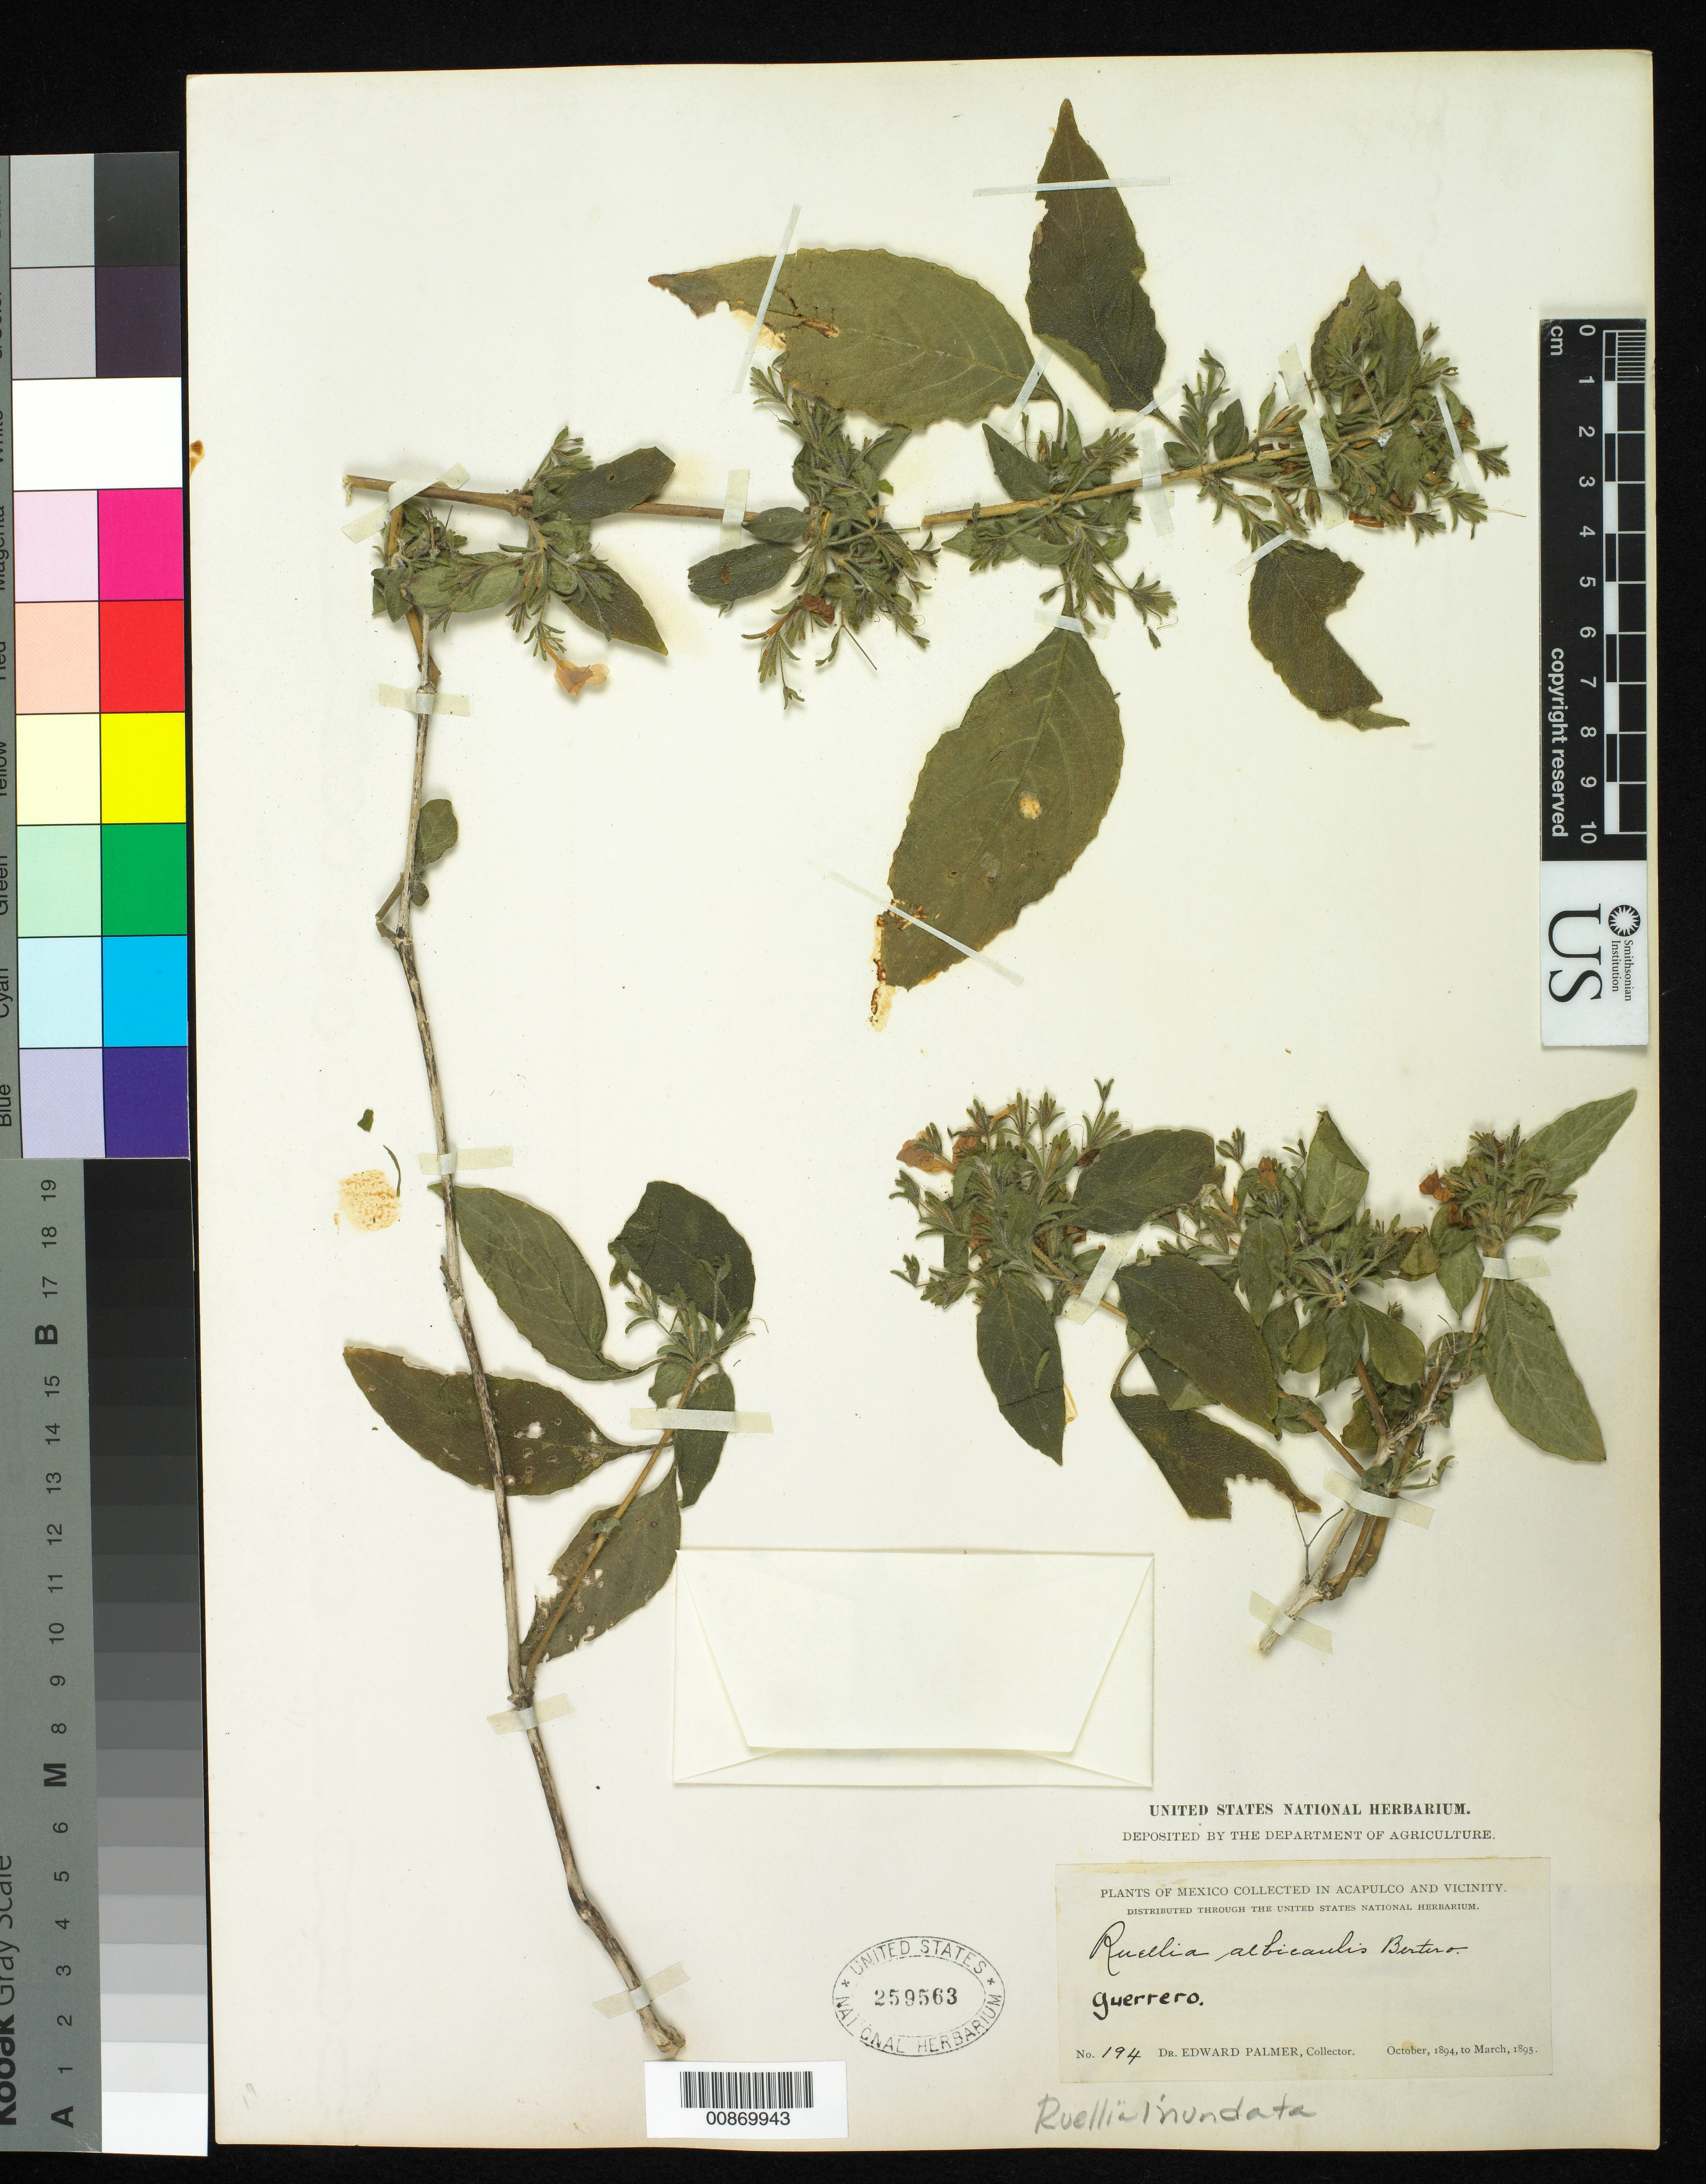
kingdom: Plantae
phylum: Tracheophyta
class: Magnoliopsida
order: Lamiales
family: Acanthaceae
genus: Ruellia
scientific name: Ruellia inundata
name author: Kunth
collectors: E. Palmer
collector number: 194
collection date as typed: Oct 1894 to -- Mar 1895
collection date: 1894-10/1895-03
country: Mexico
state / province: Guerrero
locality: Acapulco, Guerrero and vicinity.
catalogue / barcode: US 259563